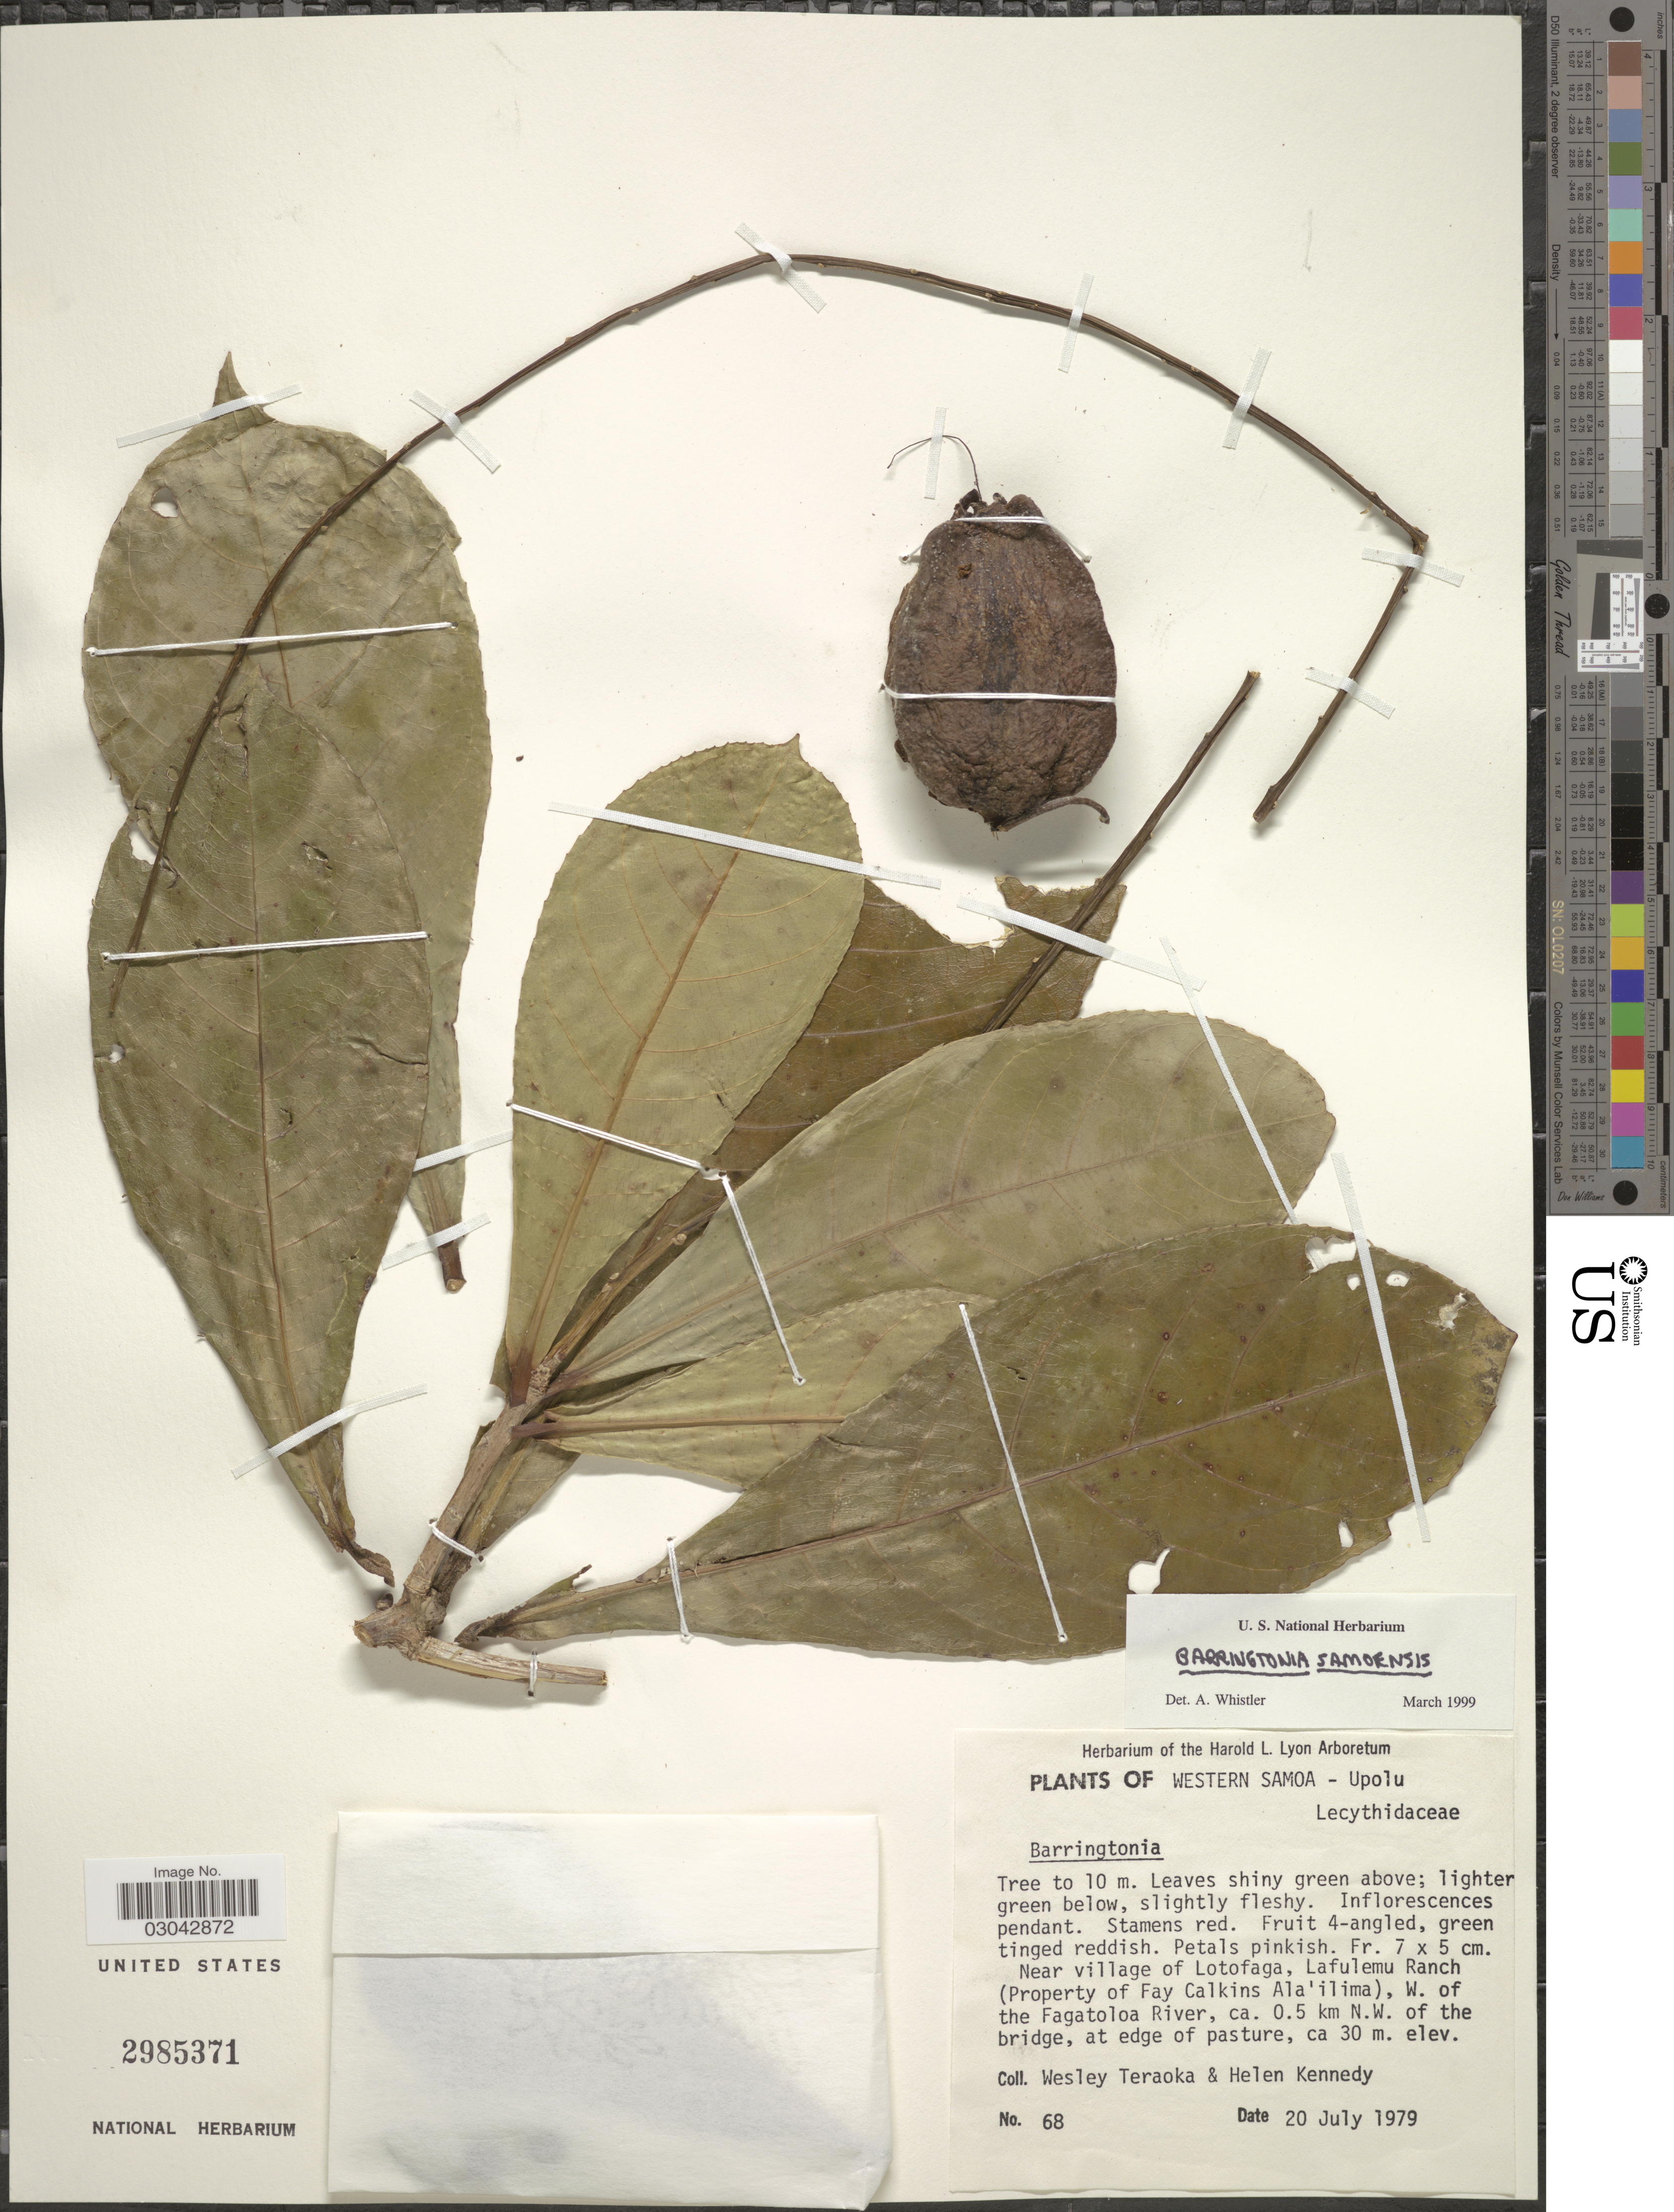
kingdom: Plantae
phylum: Tracheophyta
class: Magnoliopsida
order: Ericales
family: Lecythidaceae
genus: Barringtonia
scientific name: Barringtonia samoensis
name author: A. Gray in Wilkes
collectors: W. Teraoka & H. Kennedy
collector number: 68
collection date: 1979-07-20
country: Samoa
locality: Upolu, Near village of Lotofaga, Lafulemu Ranch (Property of Fay Calkins Ala'ilima), W. of the Fagatoloa River, ca. 0.5 km N.W. of the bridge.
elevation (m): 30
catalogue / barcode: US 2985371